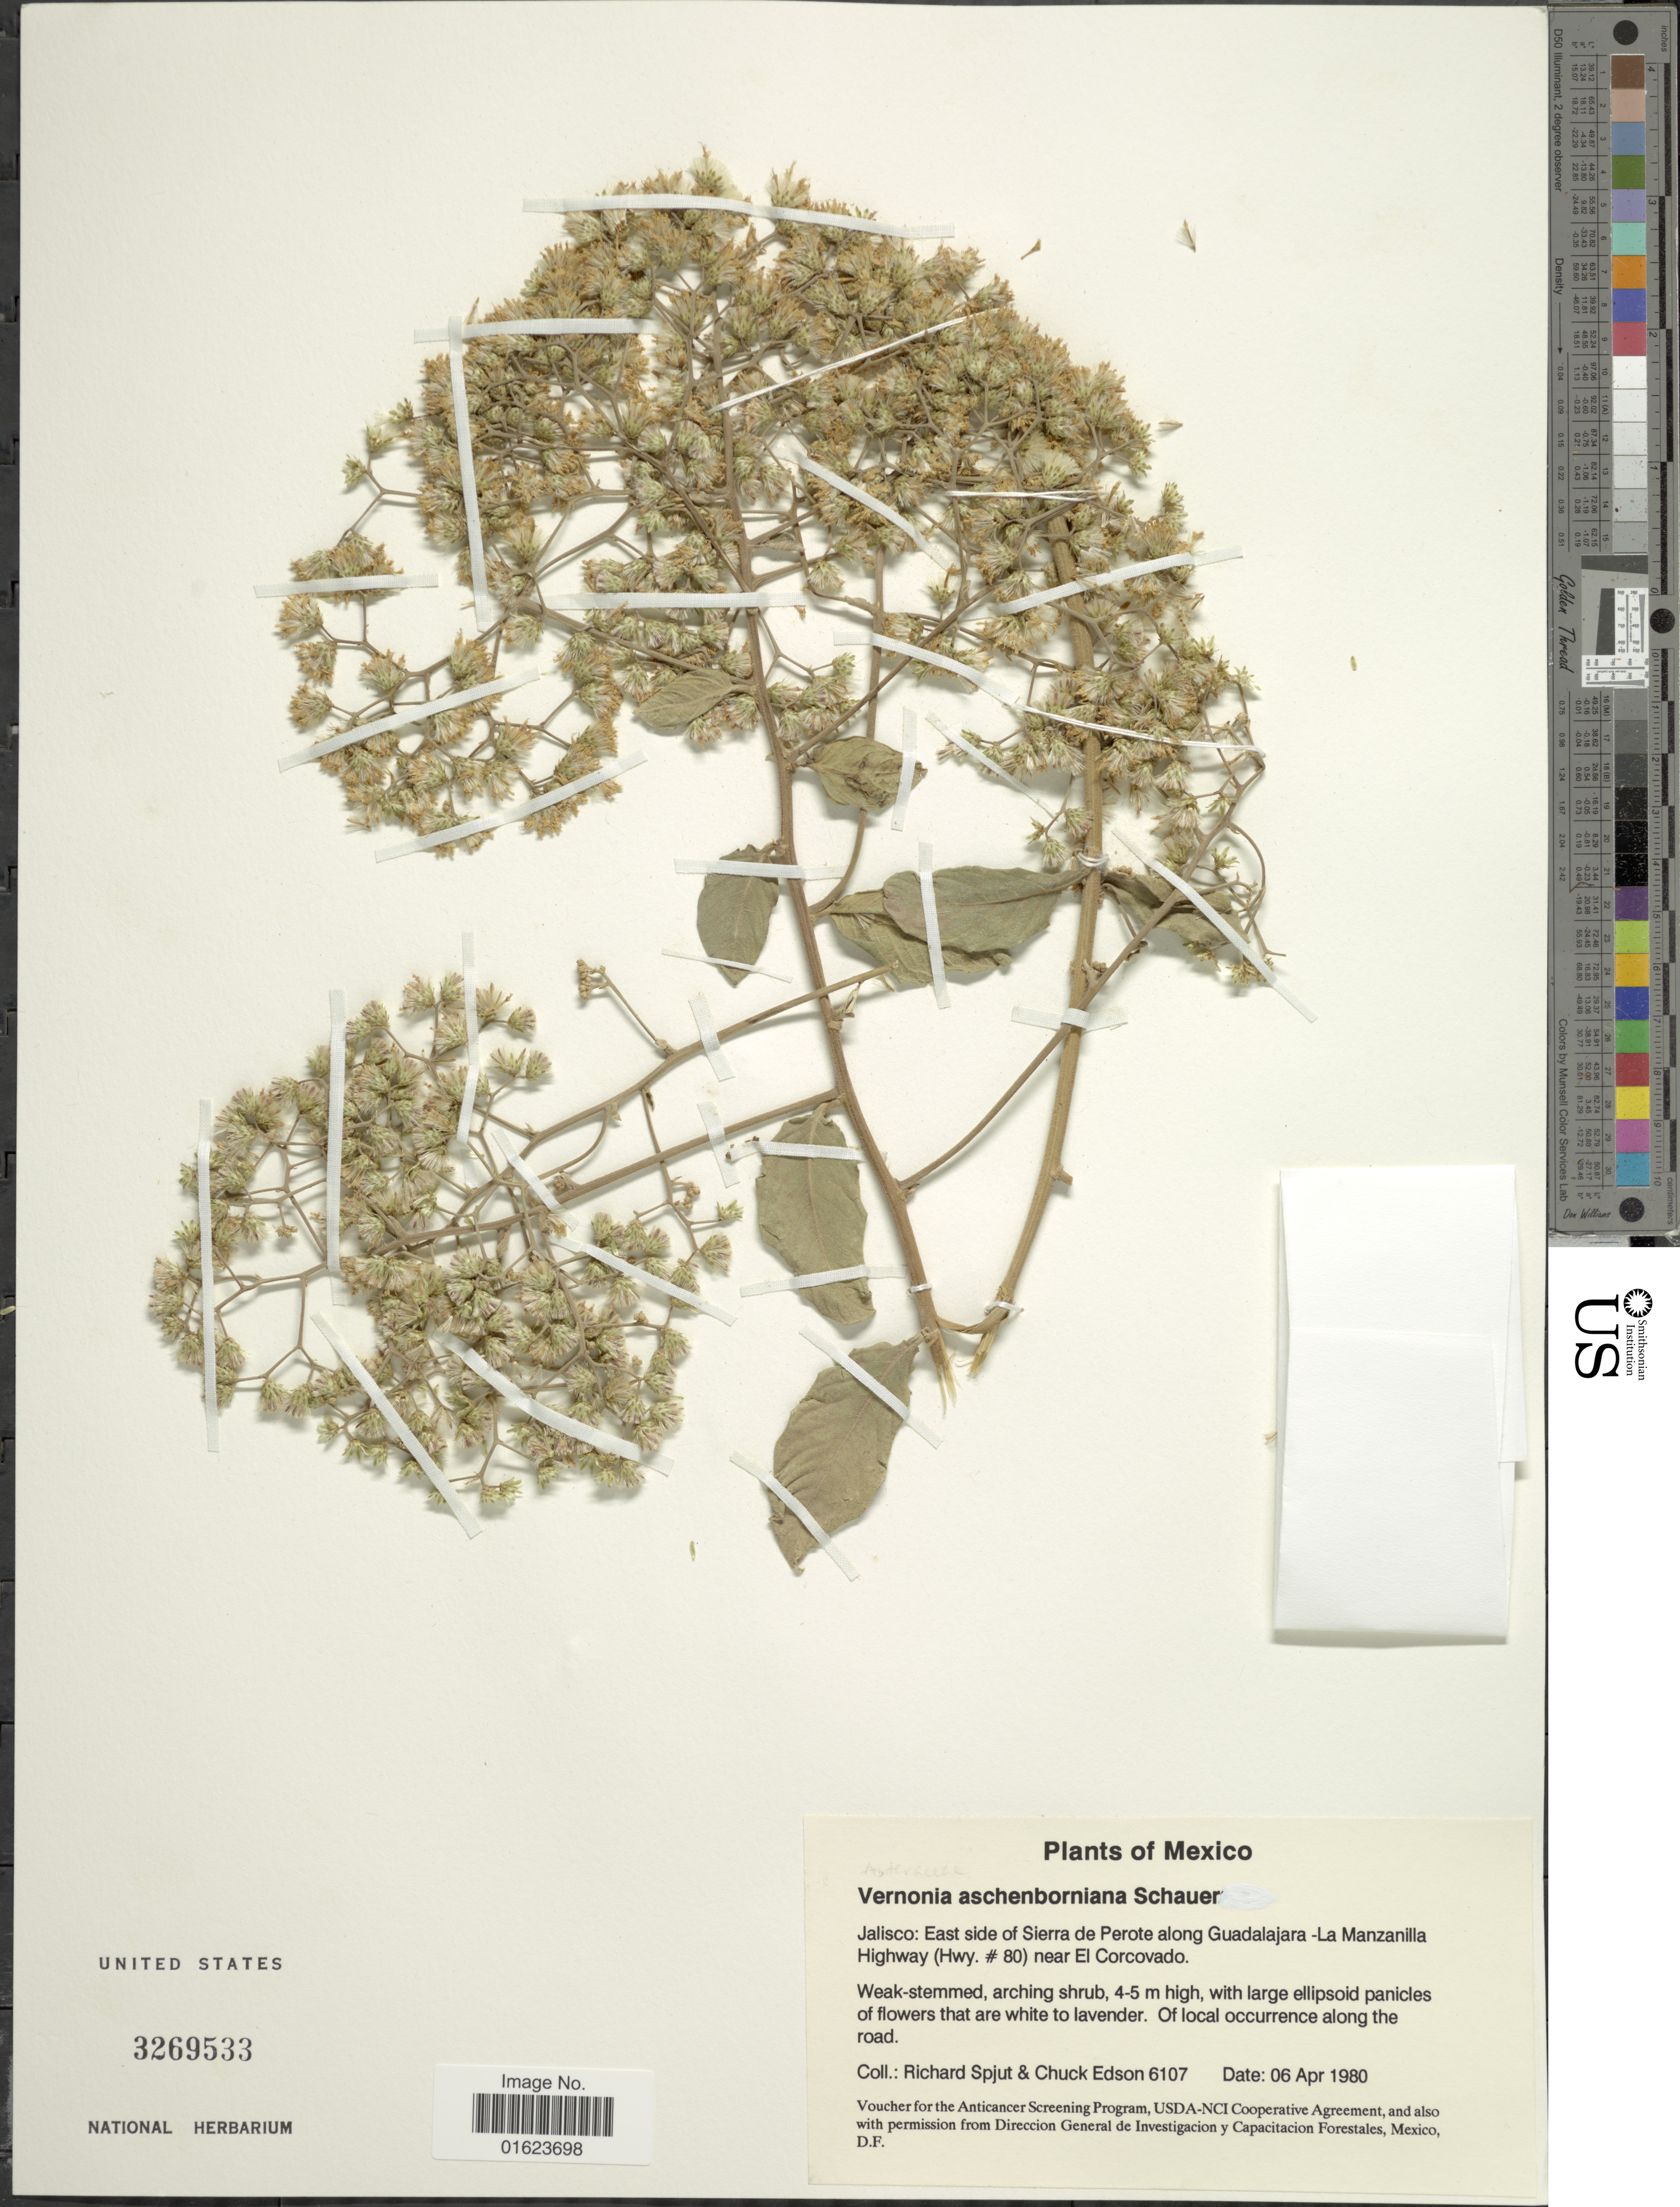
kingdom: Plantae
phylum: Tracheophyta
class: Magnoliopsida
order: Asterales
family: Asteraceae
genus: Vernonanthura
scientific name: Vernonanthura deppeana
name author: (Less.) H. Rob.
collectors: R. Spjut & C. Edson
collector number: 6107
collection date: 1980-04-06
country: Mexico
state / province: Jalisco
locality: Mexico, Jalisco: East side of Sierra de Perote along Guadalajara-La Manzilla Highway (Hwy.#80) near El Corcovado.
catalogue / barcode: US 3269533